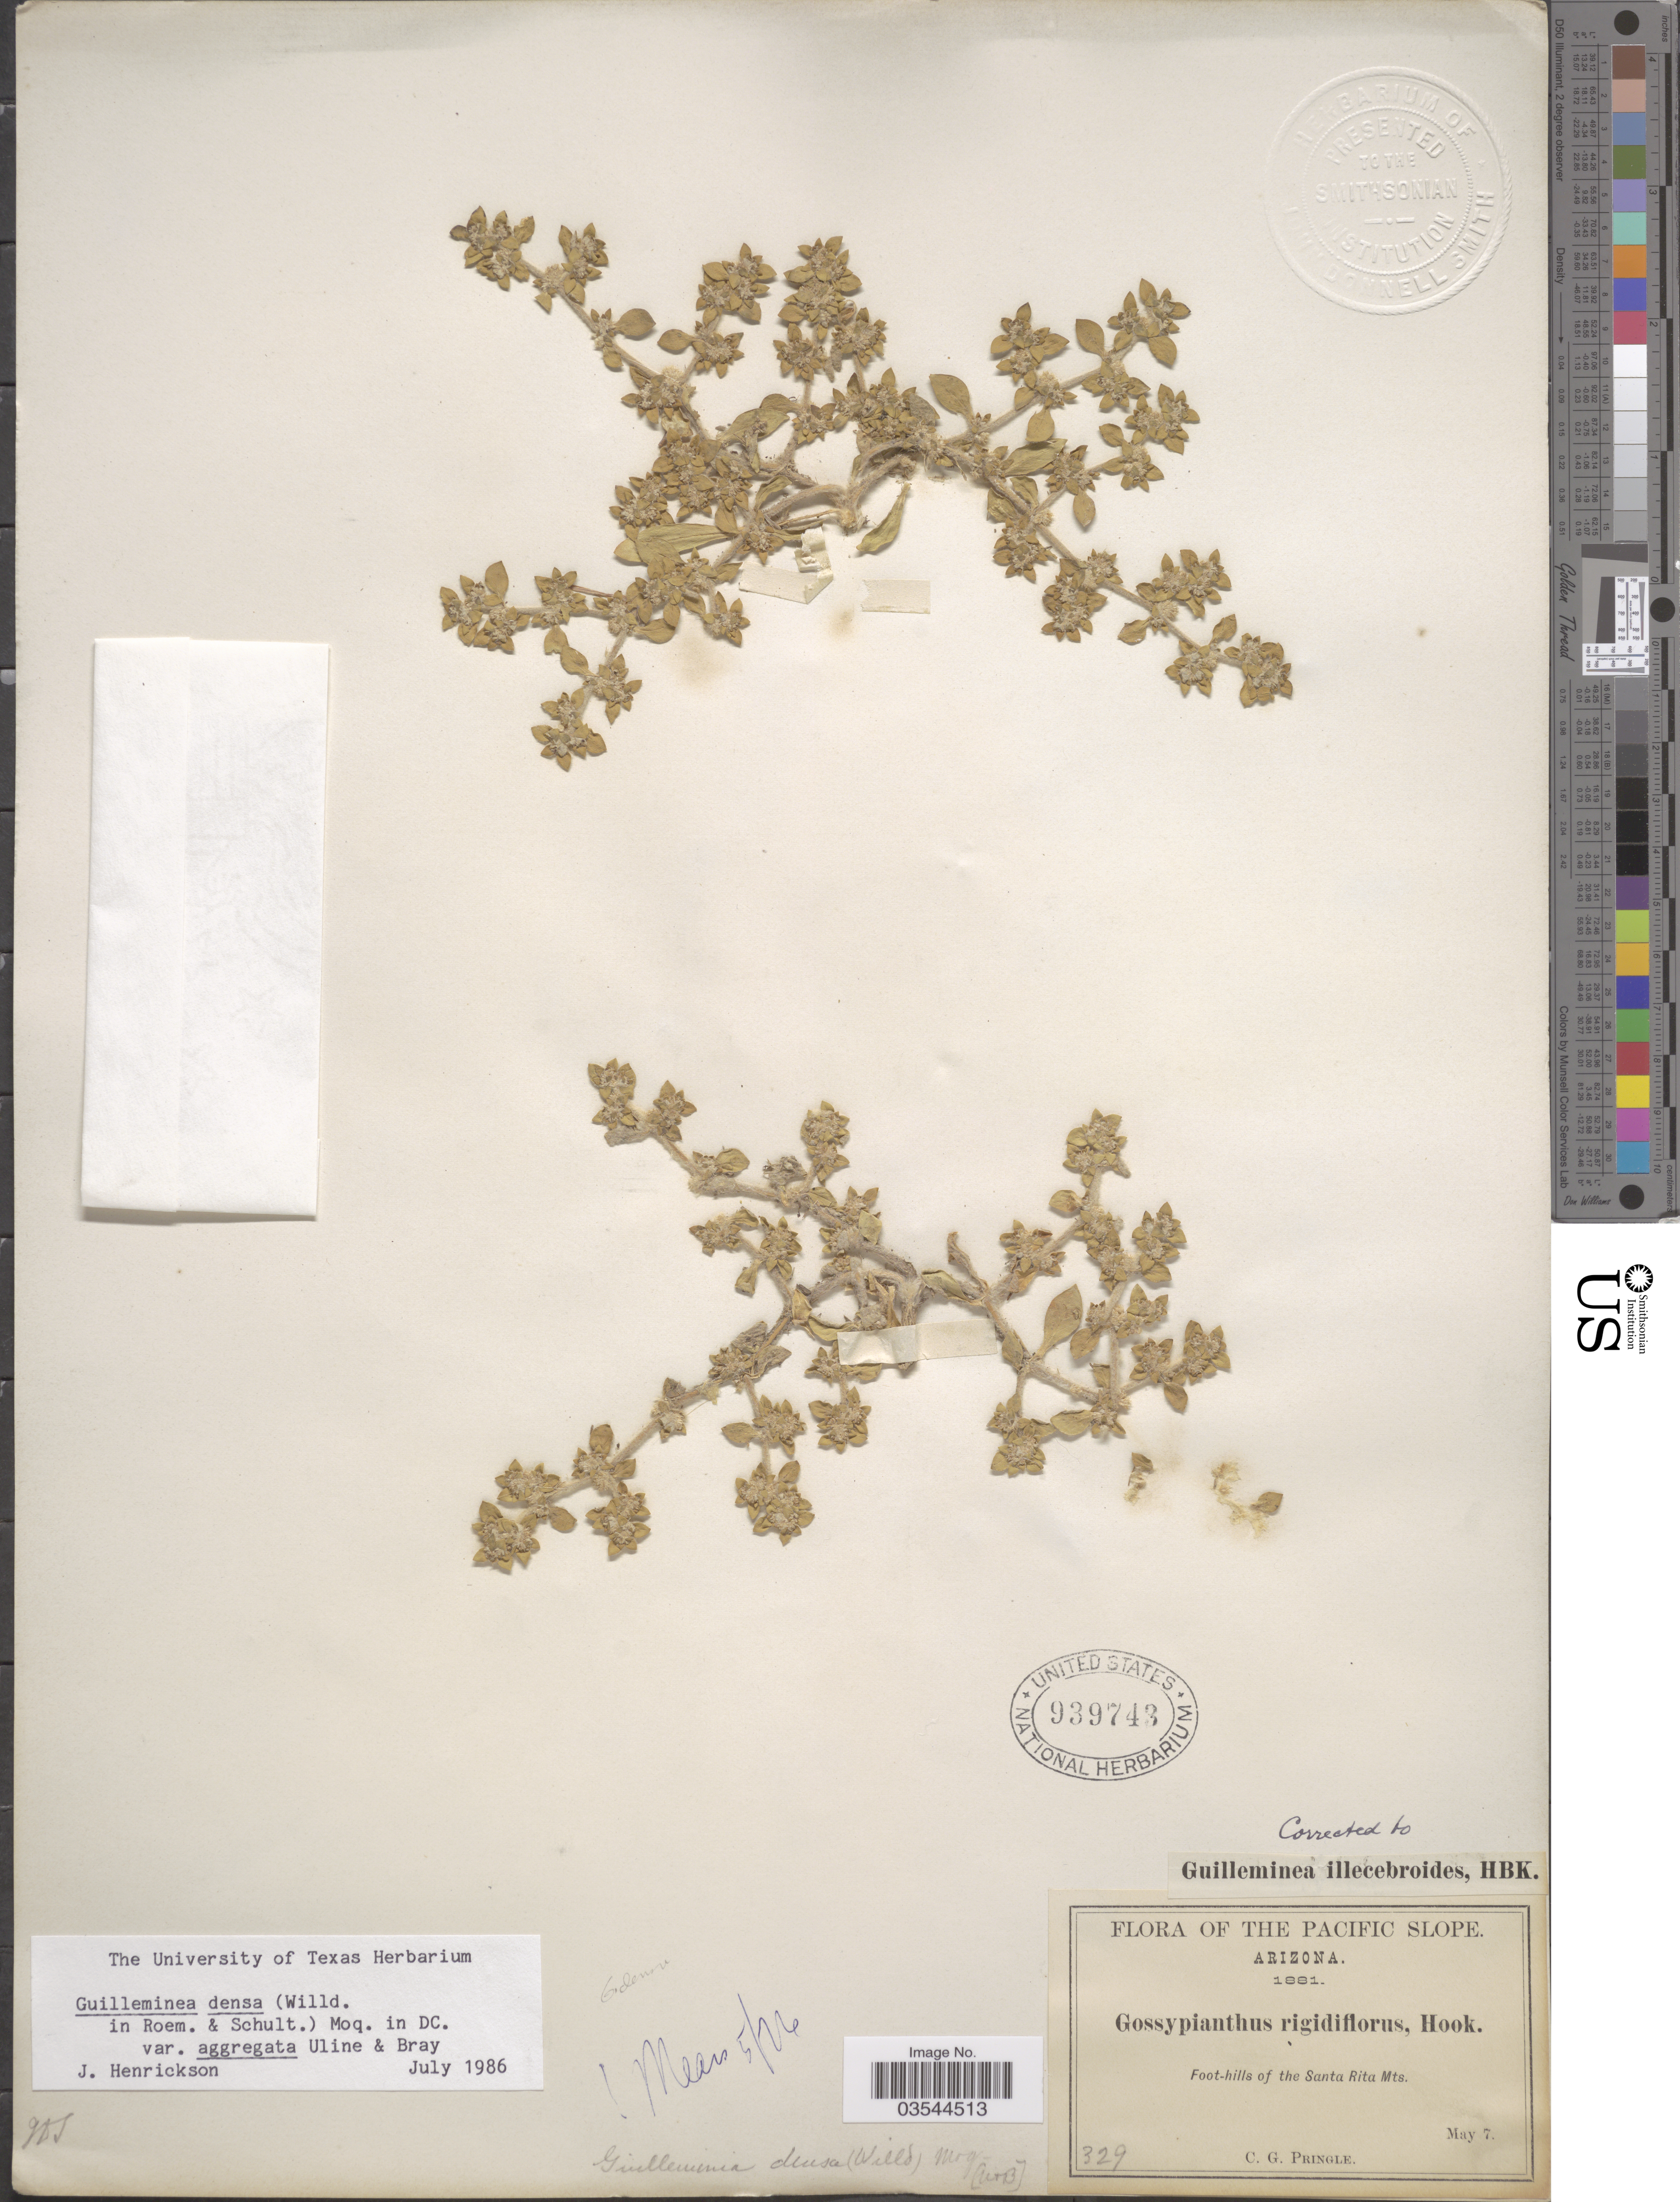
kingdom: Plantae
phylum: Tracheophyta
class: Magnoliopsida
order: Caryophyllales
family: Amaranthaceae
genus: Guilleminea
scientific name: Guilleminea densa var. aggregata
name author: Uline & W.L. Bray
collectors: C. G. Pringle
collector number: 329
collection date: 1881-05-07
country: United States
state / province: Arizona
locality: The Pacific Slope. Foot-hills of the Santa Rita Mts.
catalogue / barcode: US 939743